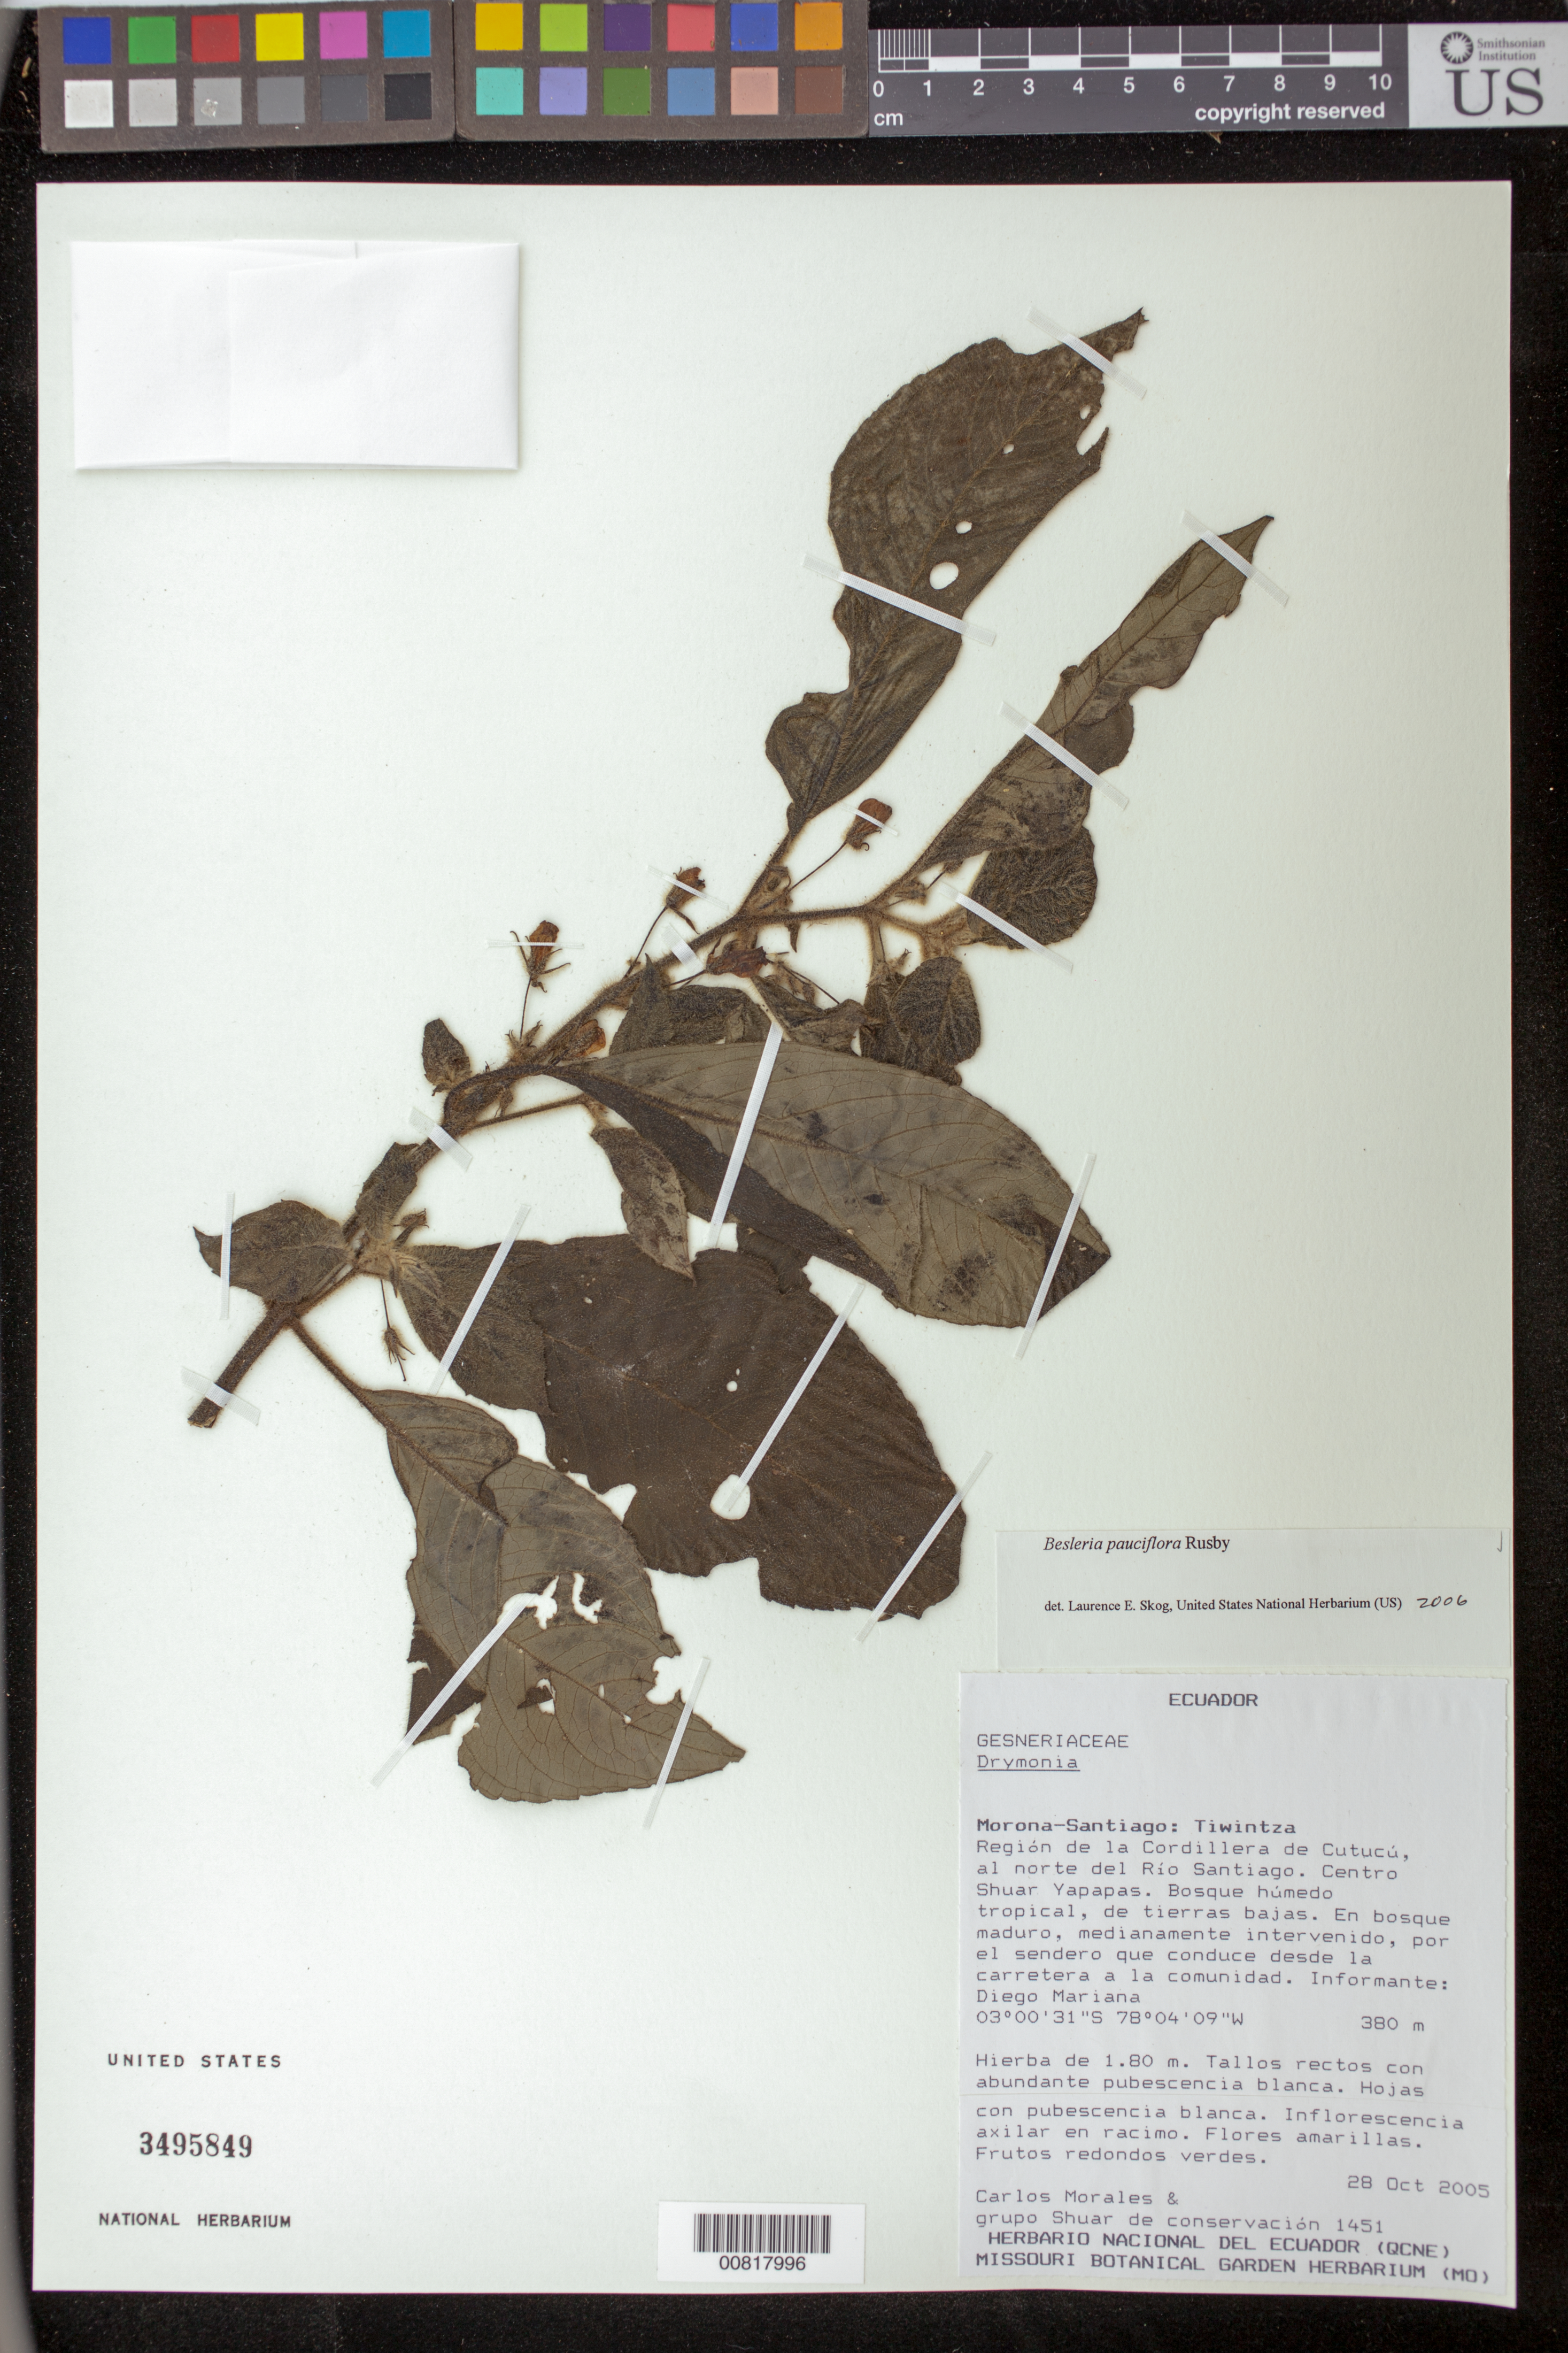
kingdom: Plantae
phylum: Tracheophyta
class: Magnoliopsida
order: Lamiales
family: Gesneriaceae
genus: Besleria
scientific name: Besleria pauciflora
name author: Rusby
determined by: Skog, Laurence E.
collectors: C. Morales & Grupo Shuar de conservación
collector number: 1451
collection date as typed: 28 Oct 2005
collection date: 2005-10-28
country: Ecuador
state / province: Morona-Santiago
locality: Morona-Santiago: Tiwintza. Región de la Cordillera de Cutucú, al norte del Rio Santiago, Centro Shuar Yapapas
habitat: Bosque humedo tropical, de tierras bajas. En bosque maduro, medianamente intervenido, por el sendero que conduce desde la carretera a la comunidad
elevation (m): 380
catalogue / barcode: US 3495849